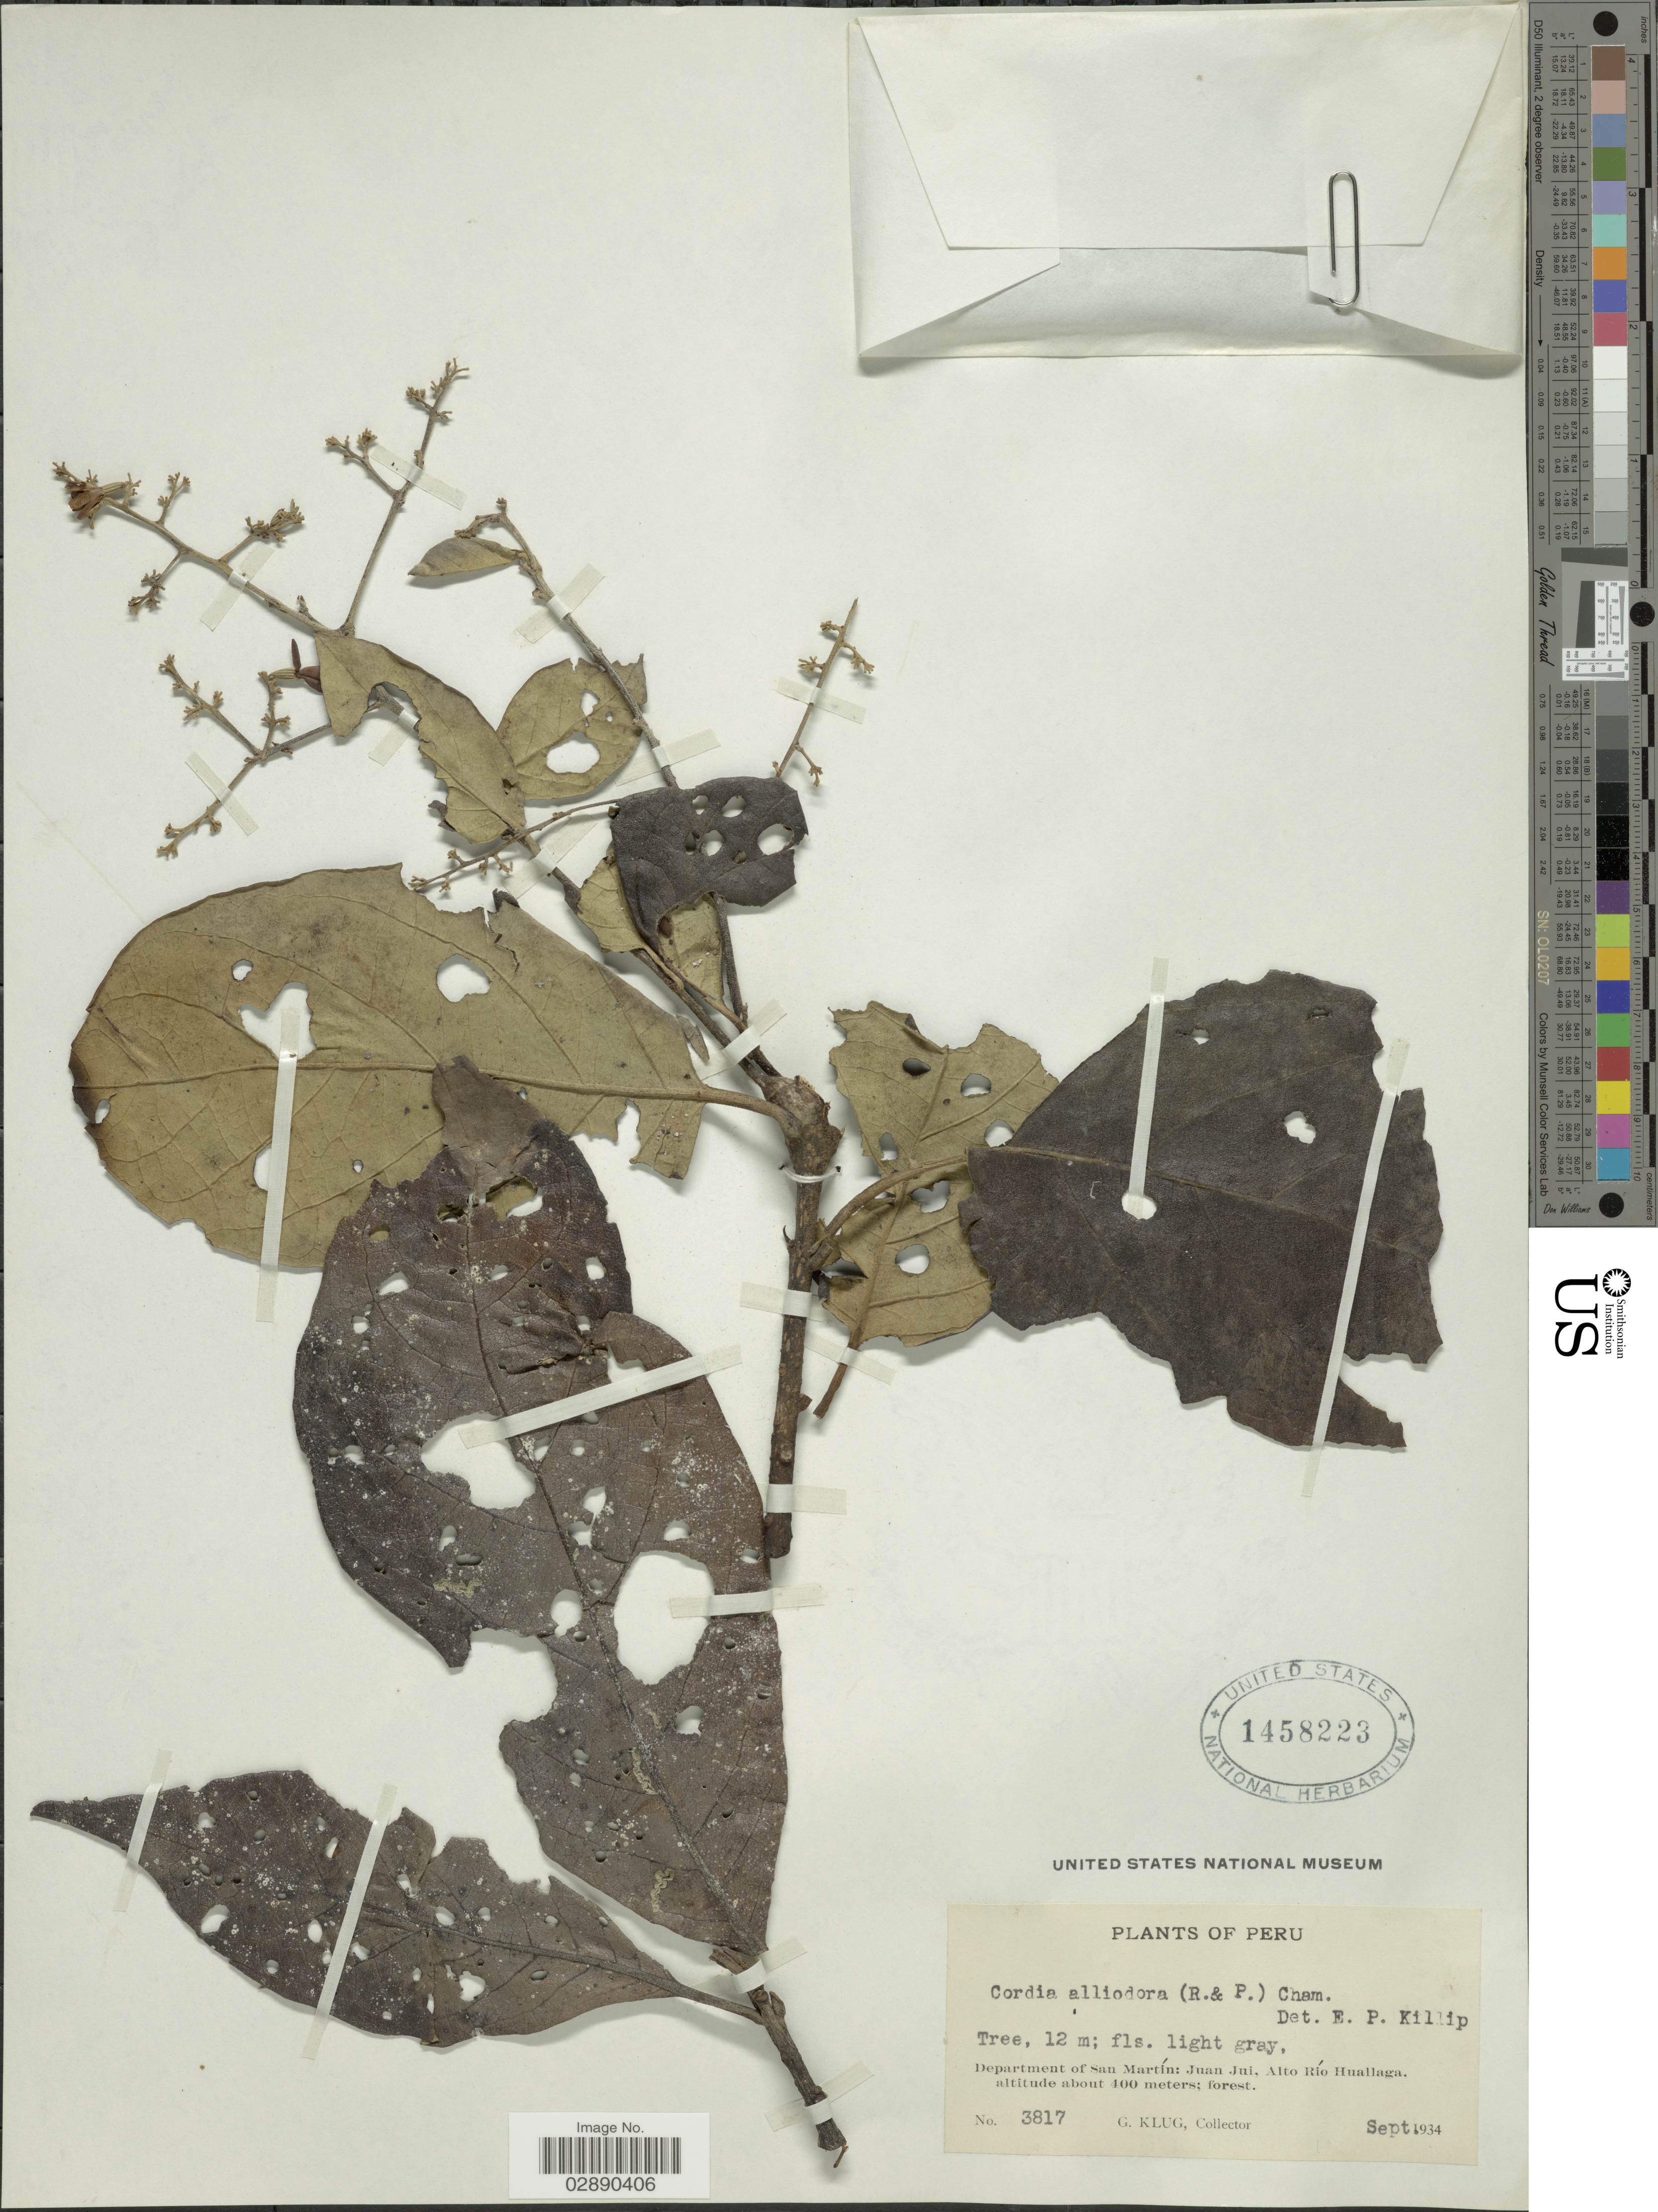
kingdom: Plantae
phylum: Tracheophyta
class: Magnoliopsida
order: Boraginales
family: Cordiaceae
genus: Cordia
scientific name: Cordia alliodora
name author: (Ruiz & Pav.) Oken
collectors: G. Klug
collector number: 3817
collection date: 1934-09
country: Peru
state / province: San Martín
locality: Department of San Martín: Juan Jui, Alto Río Huallaga.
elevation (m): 400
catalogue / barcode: US 1458223